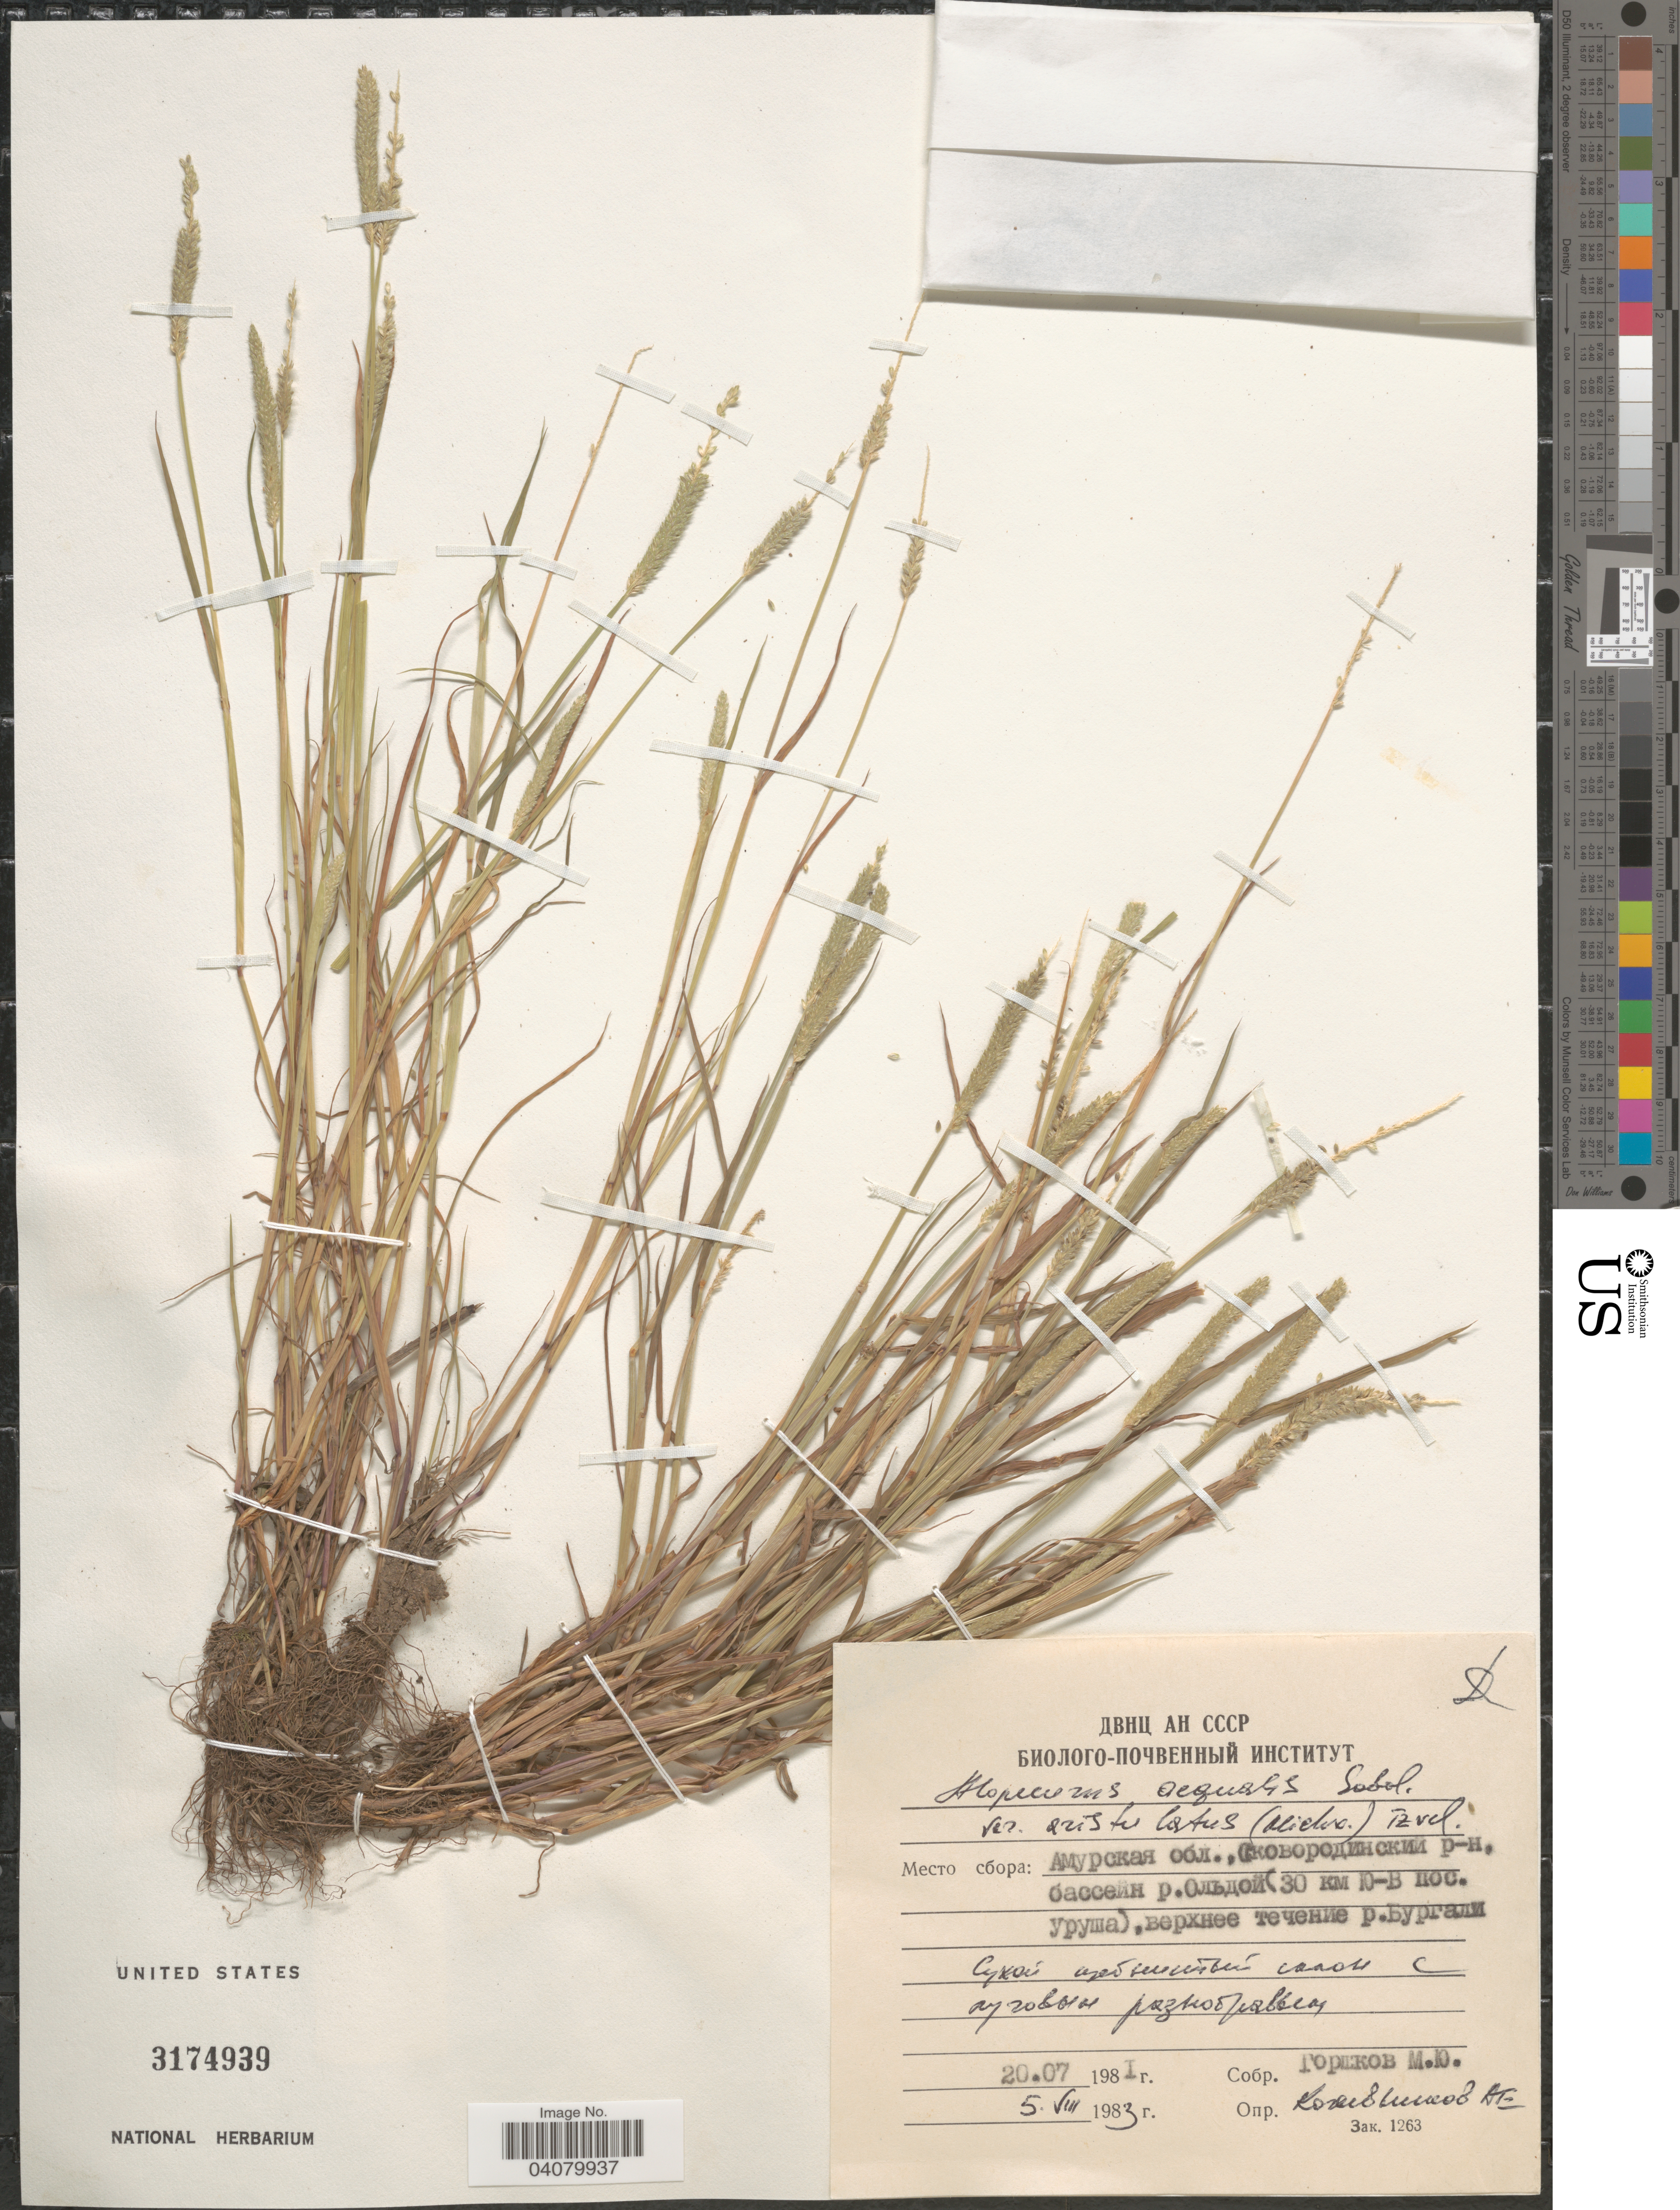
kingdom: Plantae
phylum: Tracheophyta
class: Liliopsida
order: Poales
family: Poaceae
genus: Alopecurus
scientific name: Alopecurus aequalis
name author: Sobol.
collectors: M. Gorshkov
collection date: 1981-07-20/1983-08-05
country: Russian Federation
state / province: Amur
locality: District Skovorodinskiy, basin of river Oldoy, 30 km SE from village Urusha, river Burgala.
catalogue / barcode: US 3174939